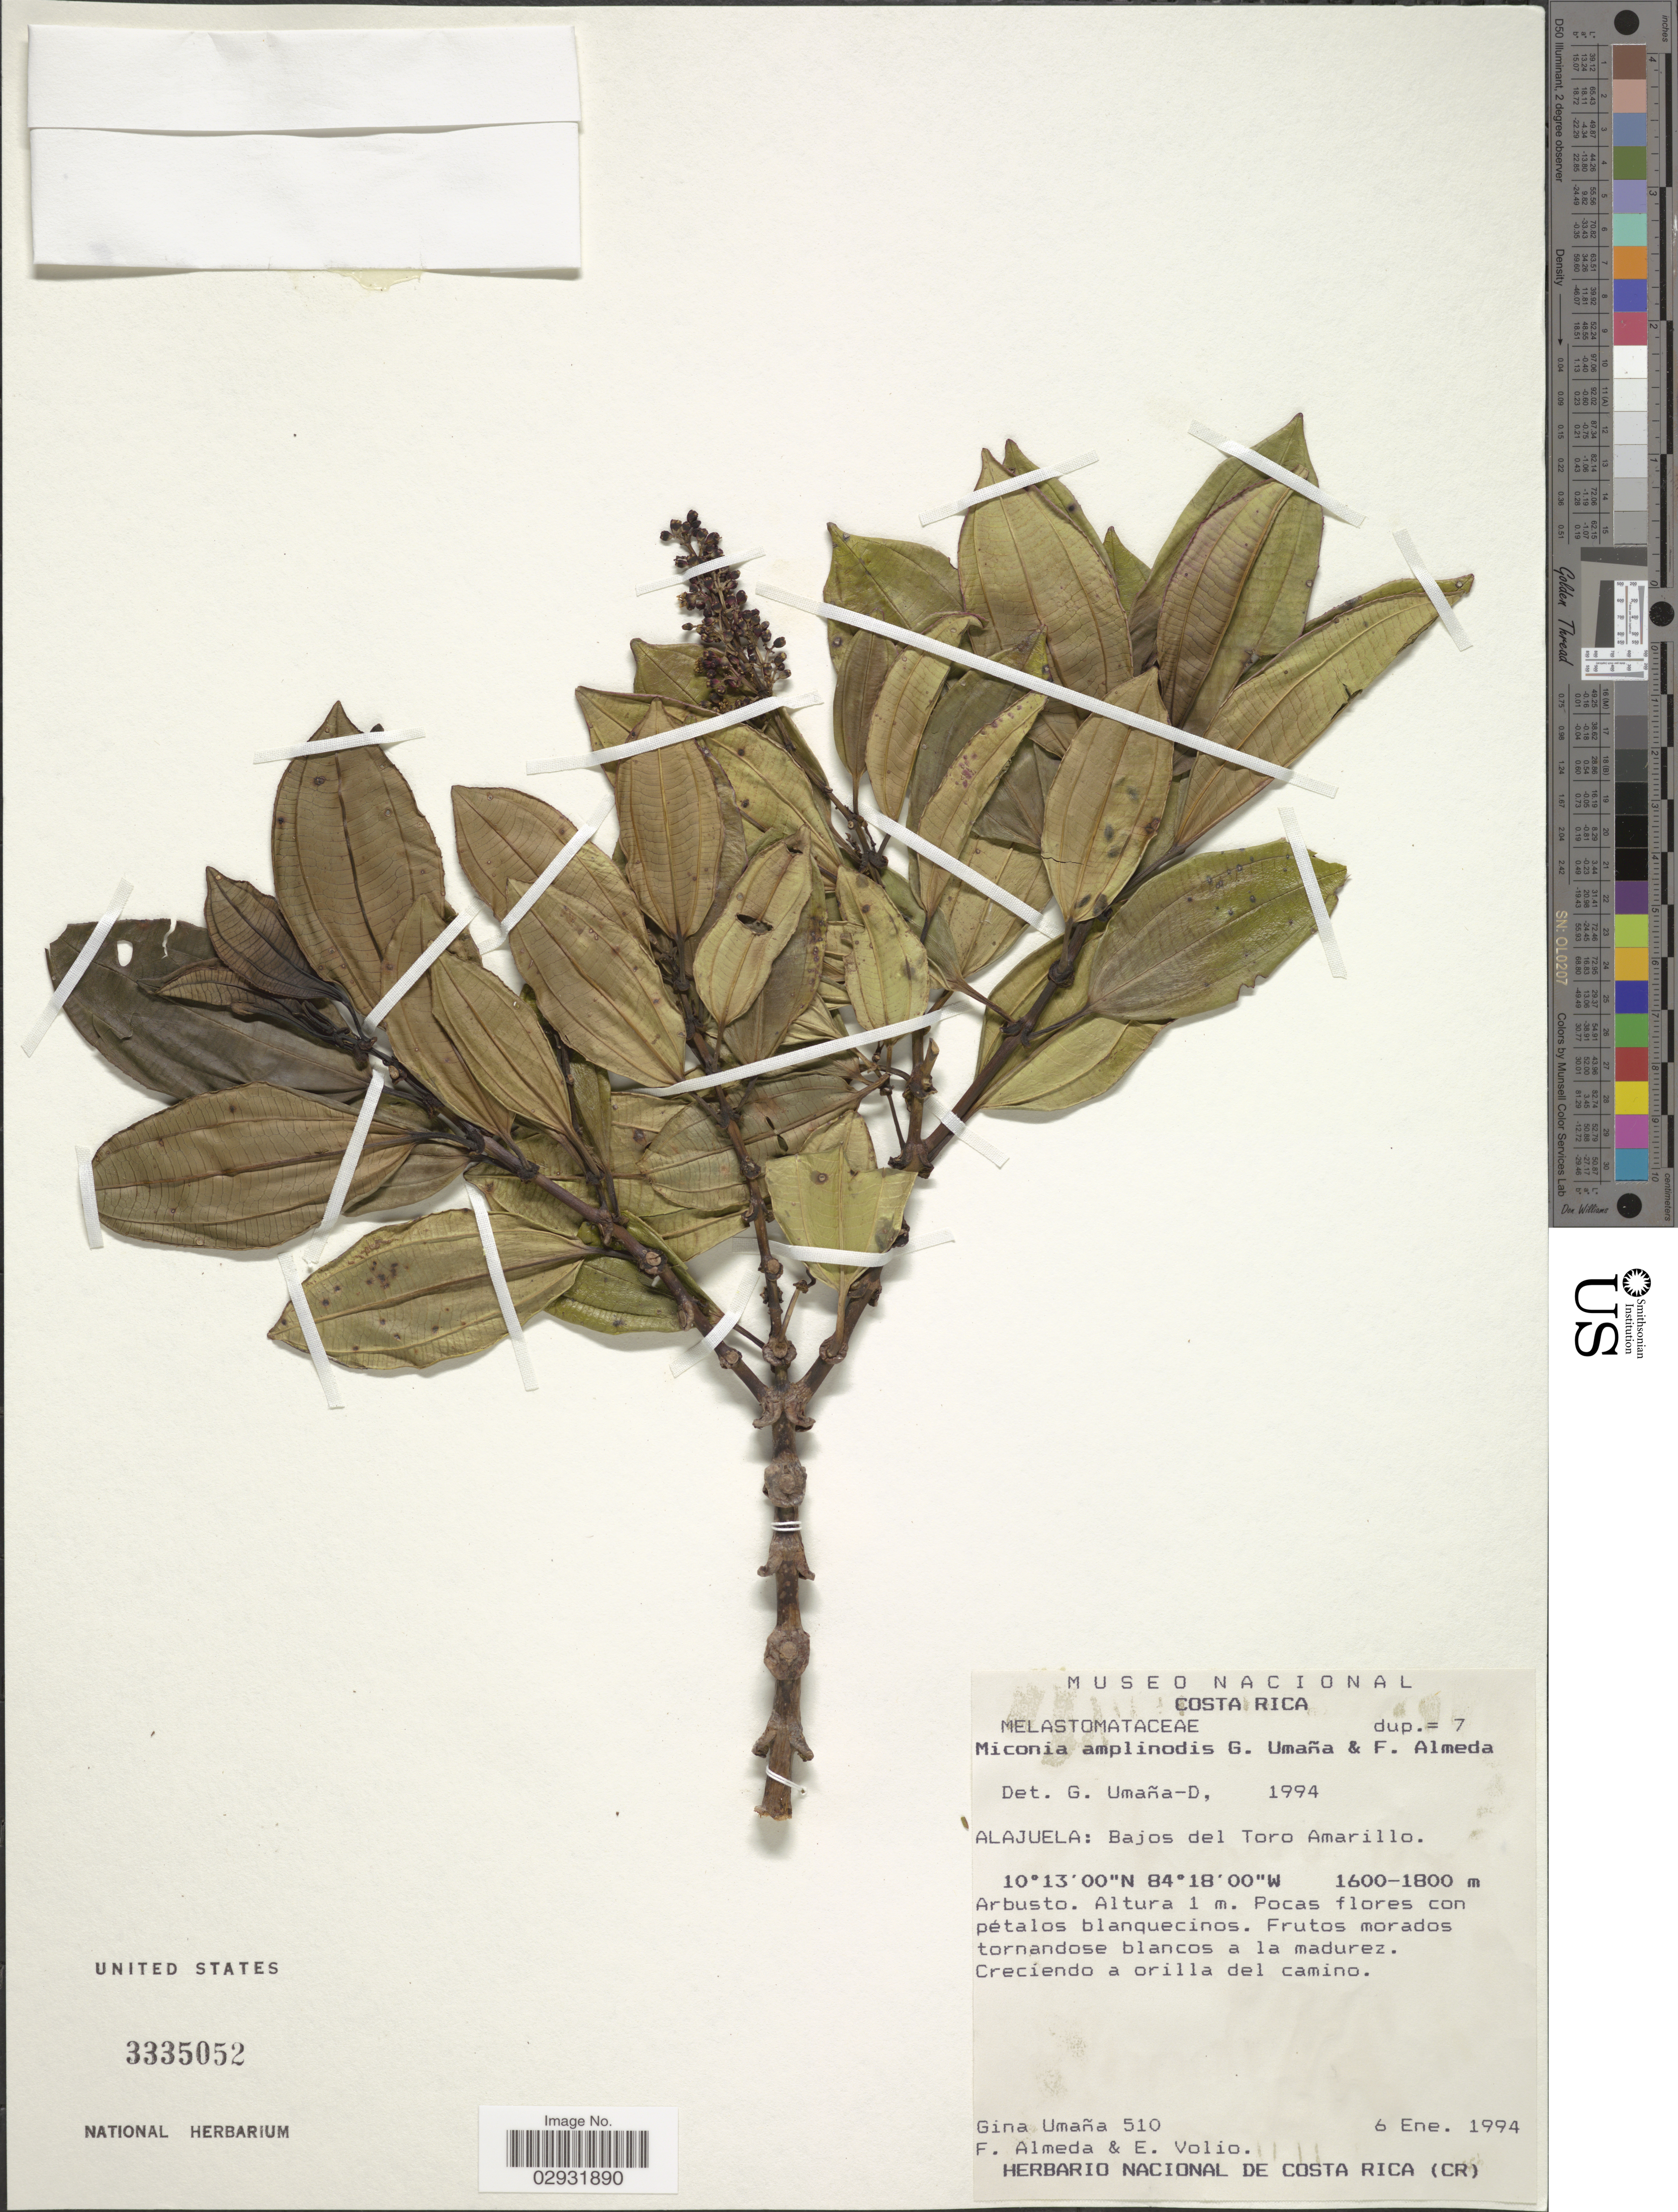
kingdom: Plantae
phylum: Tracheophyta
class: Magnoliopsida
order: Myrtales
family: Melastomataceae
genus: Miconia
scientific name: Miconia amplinodis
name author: Umaña & Almeda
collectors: G. Umana, F. Almeda & E. Volio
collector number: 510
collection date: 1994-01-06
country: Costa Rica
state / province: Alajuela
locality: Bajos del Toro Amarillo.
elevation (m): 1600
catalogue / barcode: US 3335052